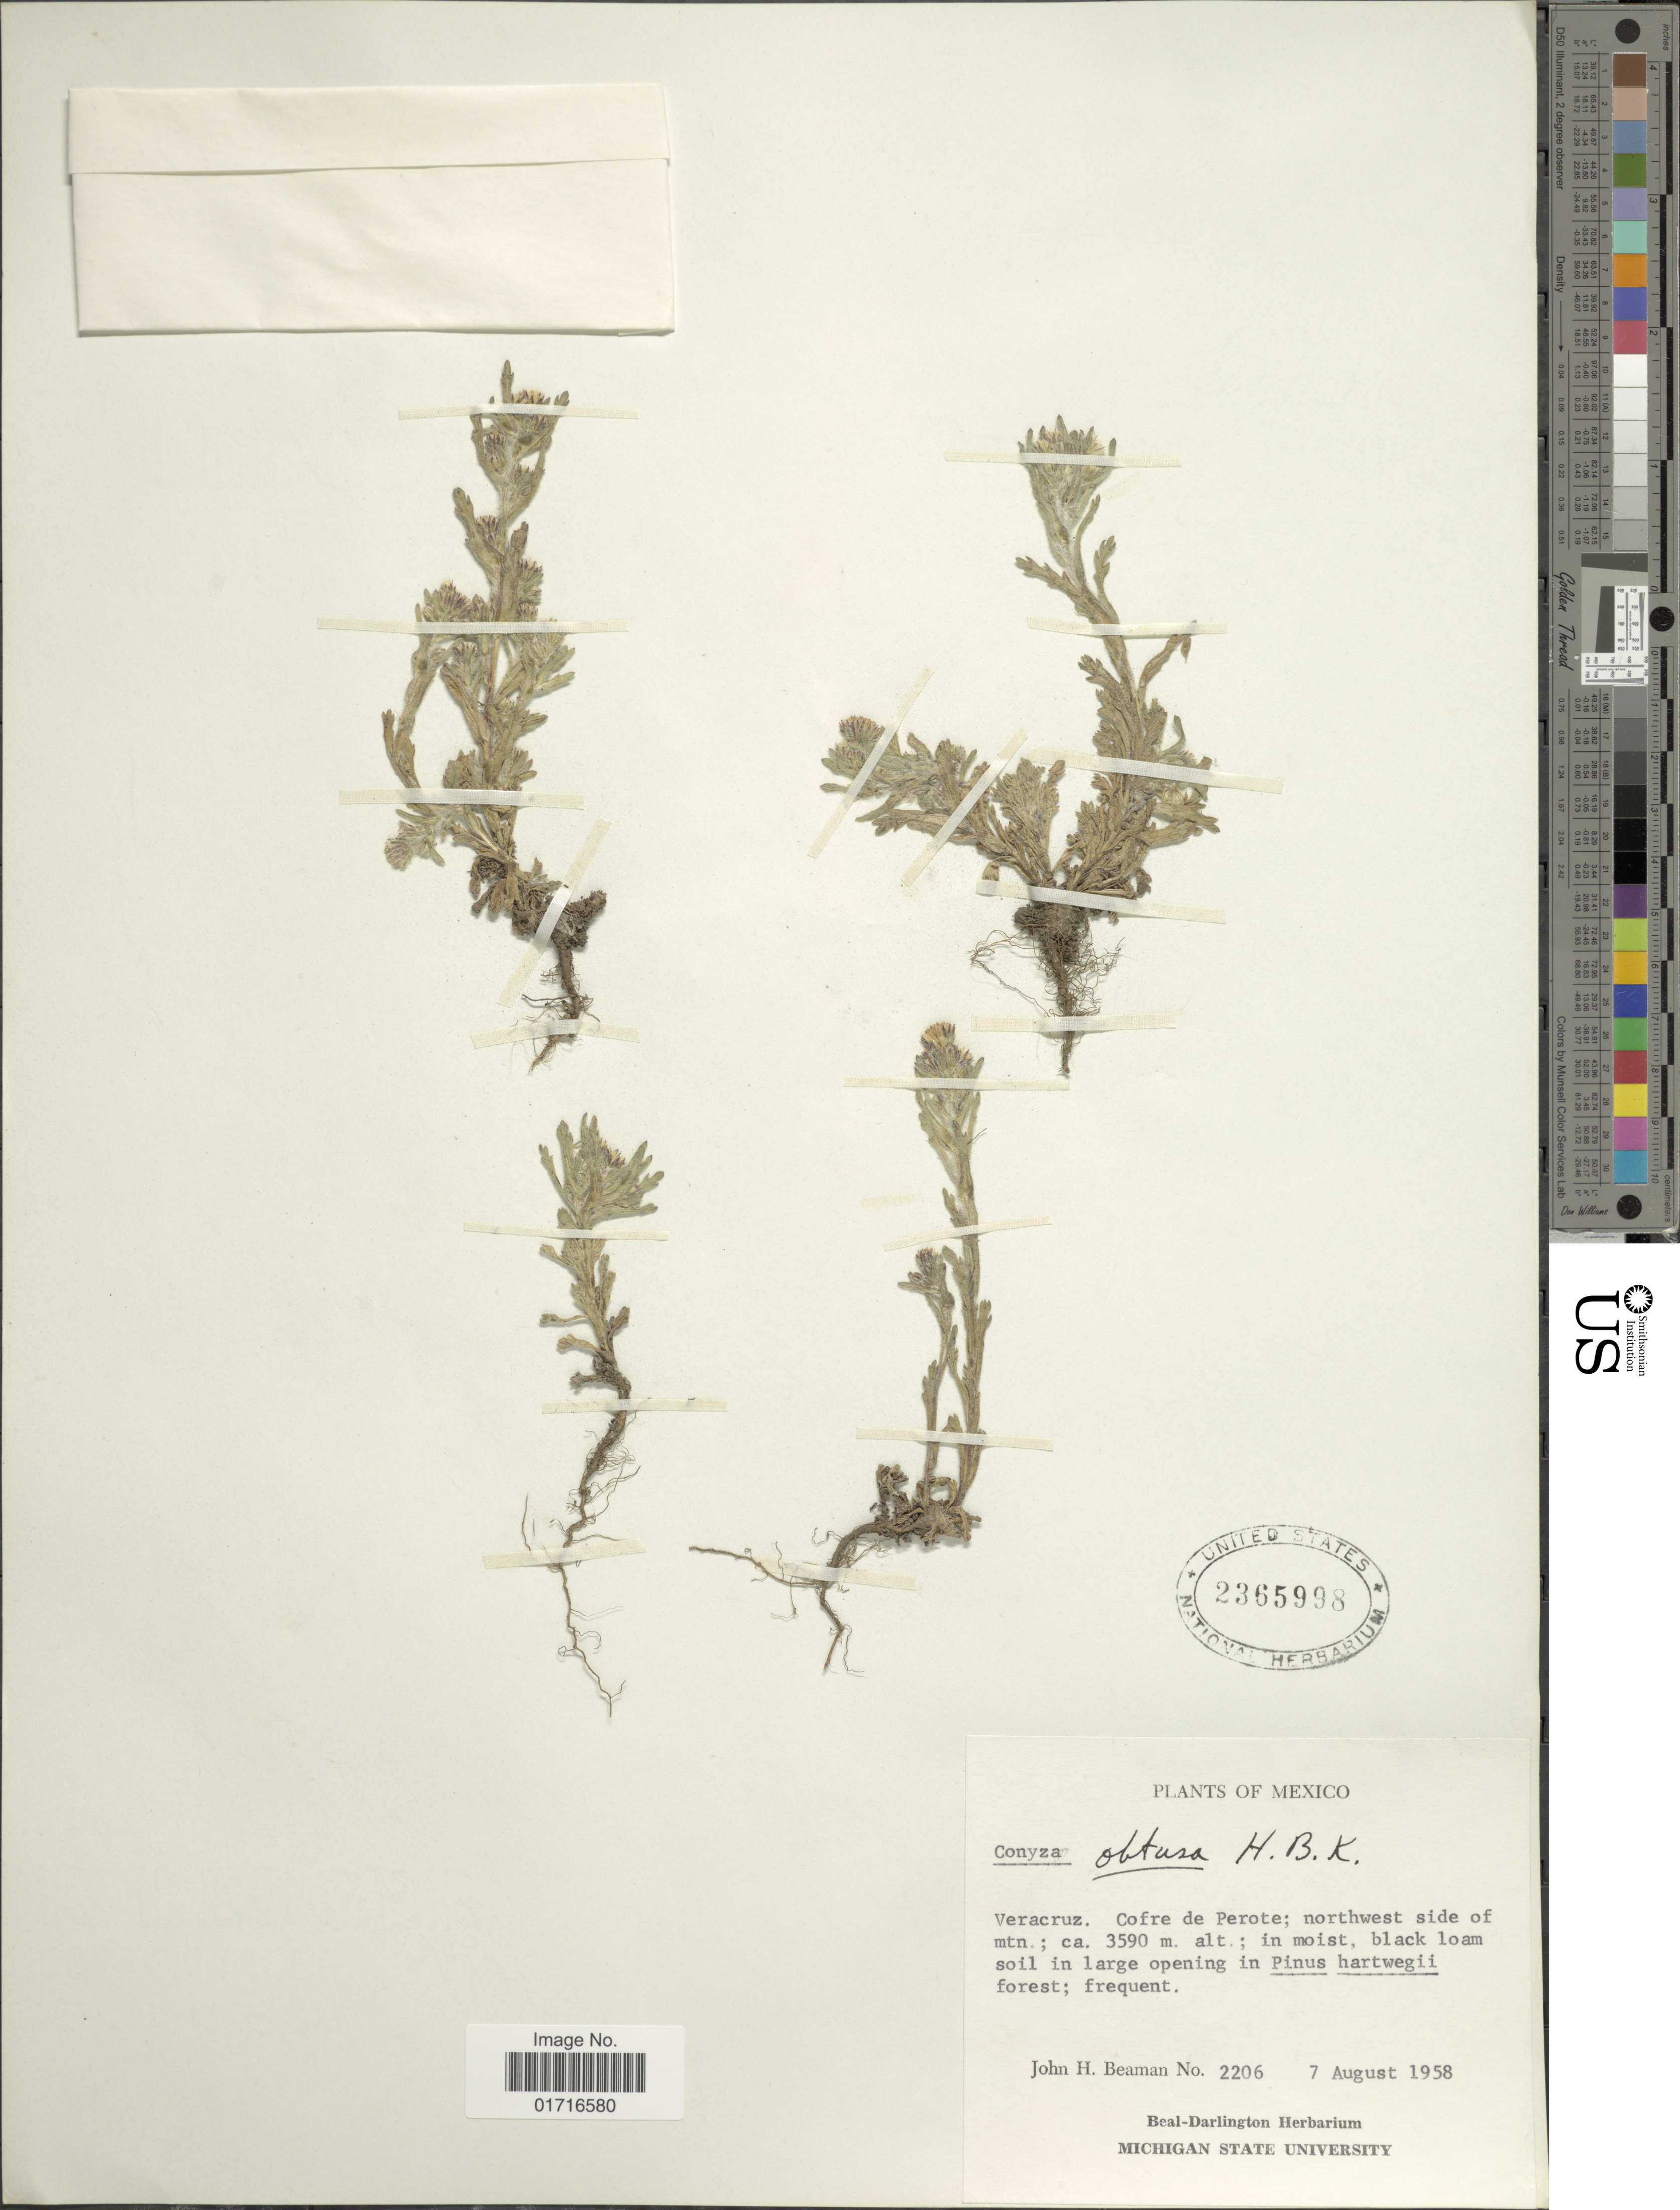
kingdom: Plantae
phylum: Tracheophyta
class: Magnoliopsida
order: Asterales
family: Asteraceae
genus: Conyza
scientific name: Conyza schiedeana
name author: (Less.) Cronq.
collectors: J. H. Beaman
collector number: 2206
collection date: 1958-08-07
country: Mexico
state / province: Veracruz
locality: Cofre de Perote; northwest side of mtn;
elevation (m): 3590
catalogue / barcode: US 2365998